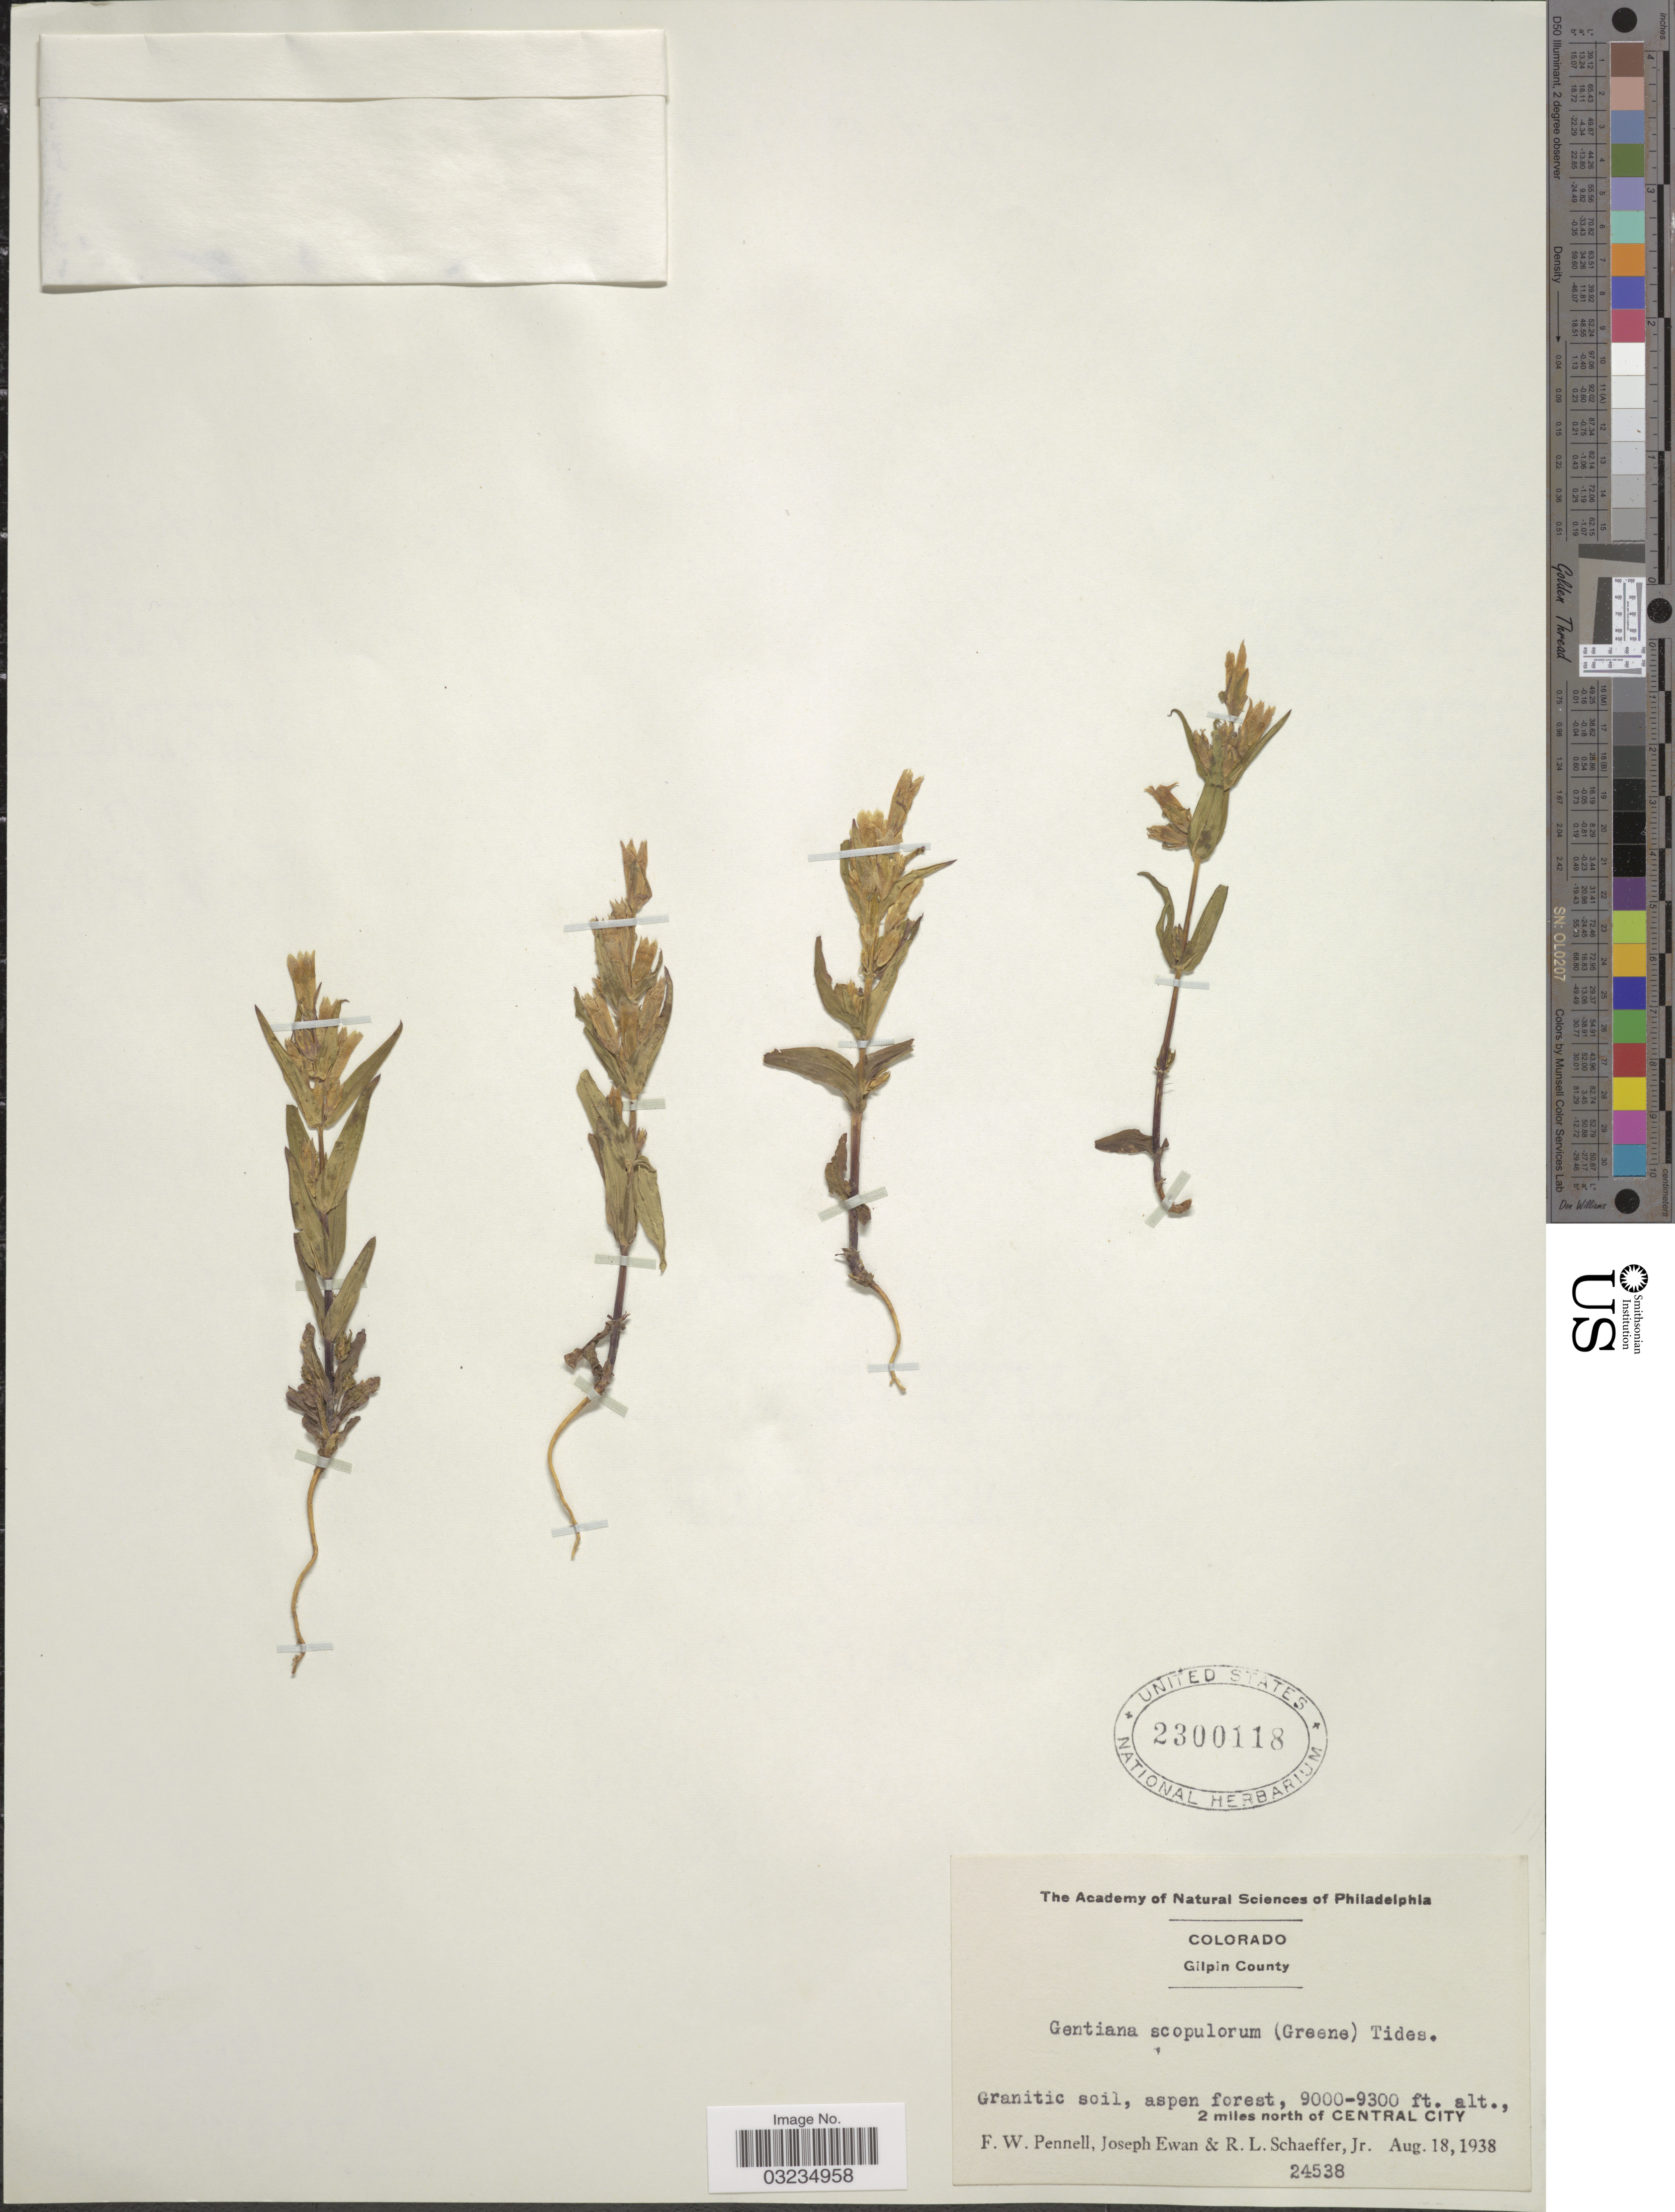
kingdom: Plantae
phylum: Tracheophyta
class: Magnoliopsida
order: Gentianales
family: Gentianaceae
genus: Gentiana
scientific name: Gentiana scopulorum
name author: (Greene) Tidestr.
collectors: F. W. Pennell, J. A. Ewan & R. L. Schaeffer Jr.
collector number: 24538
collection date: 1938-08-18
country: United States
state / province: Colorado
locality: Gilpin County. 2 miles north of Central City.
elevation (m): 2743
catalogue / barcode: US 2300118